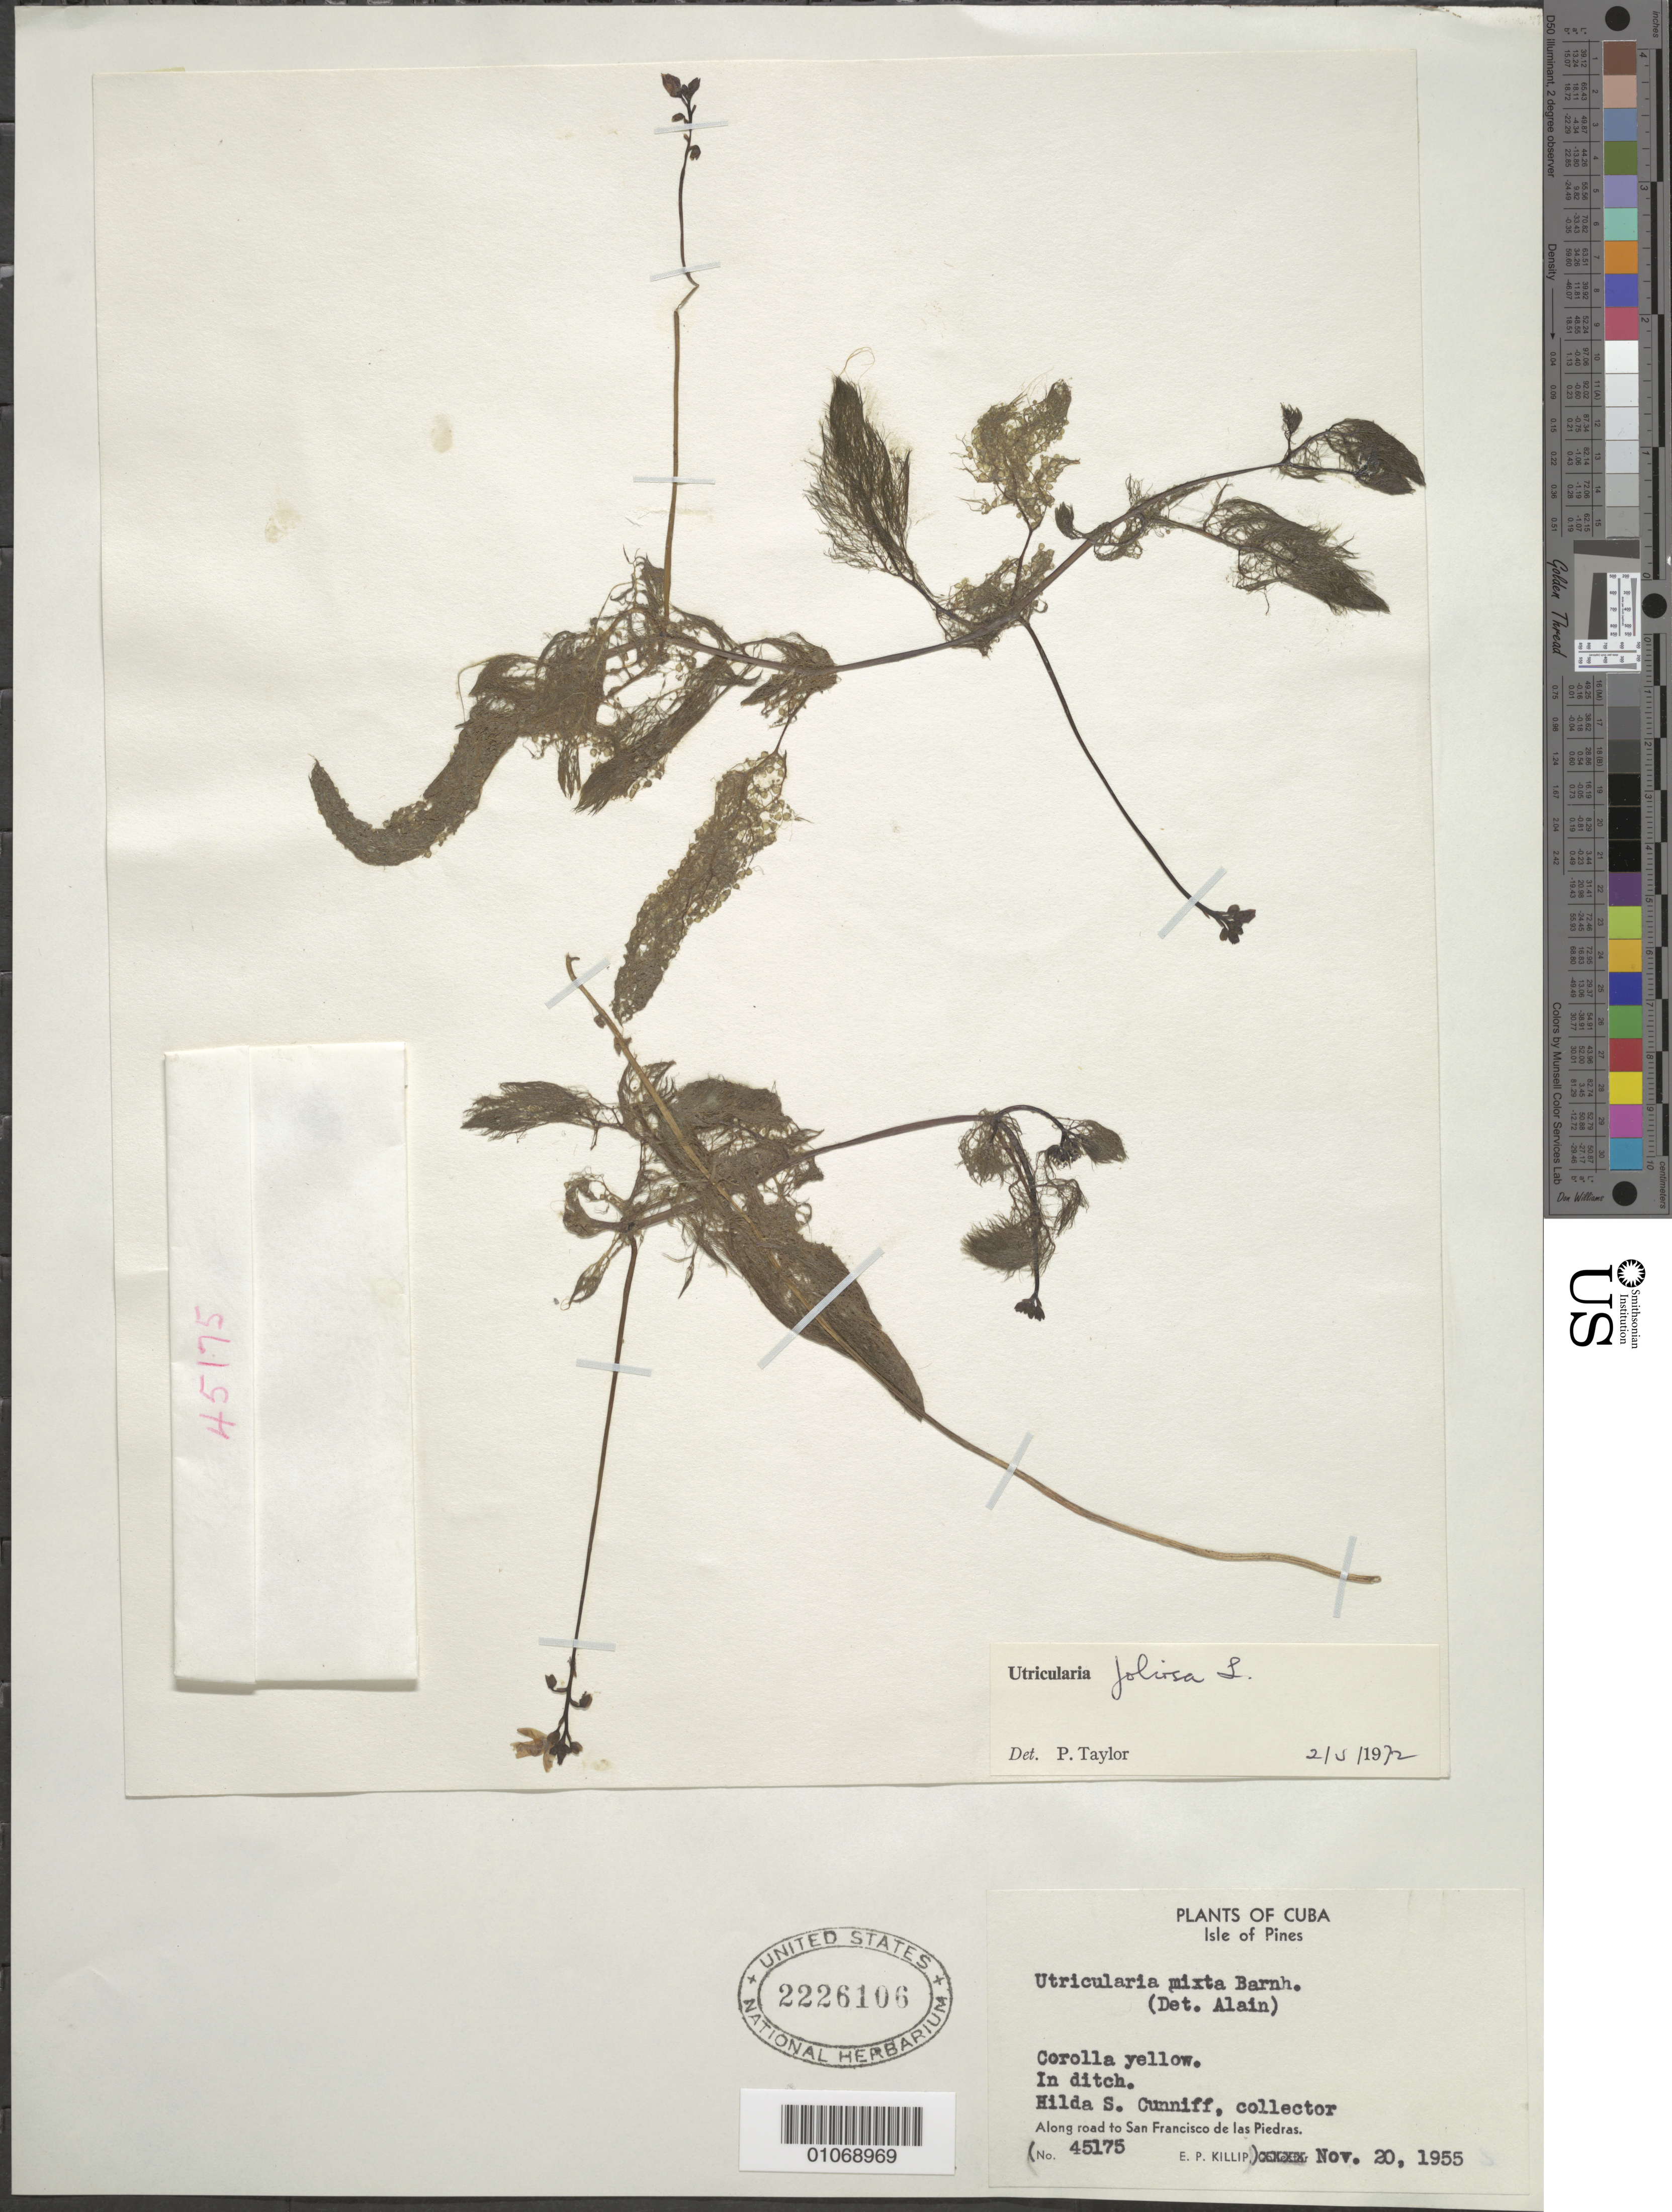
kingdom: Plantae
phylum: Tracheophyta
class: Magnoliopsida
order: Lamiales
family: Lentibulariaceae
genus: Utricularia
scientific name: Utricularia foliosa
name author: L.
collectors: E. P. Killip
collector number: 45175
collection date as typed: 20 Nov 1955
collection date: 1955-11-20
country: Cuba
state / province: Isla de La Juventud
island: Isla de la Juventud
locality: Isle of Pines, Along road to San Francisco de las Piedras In ditch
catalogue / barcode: US 2226106